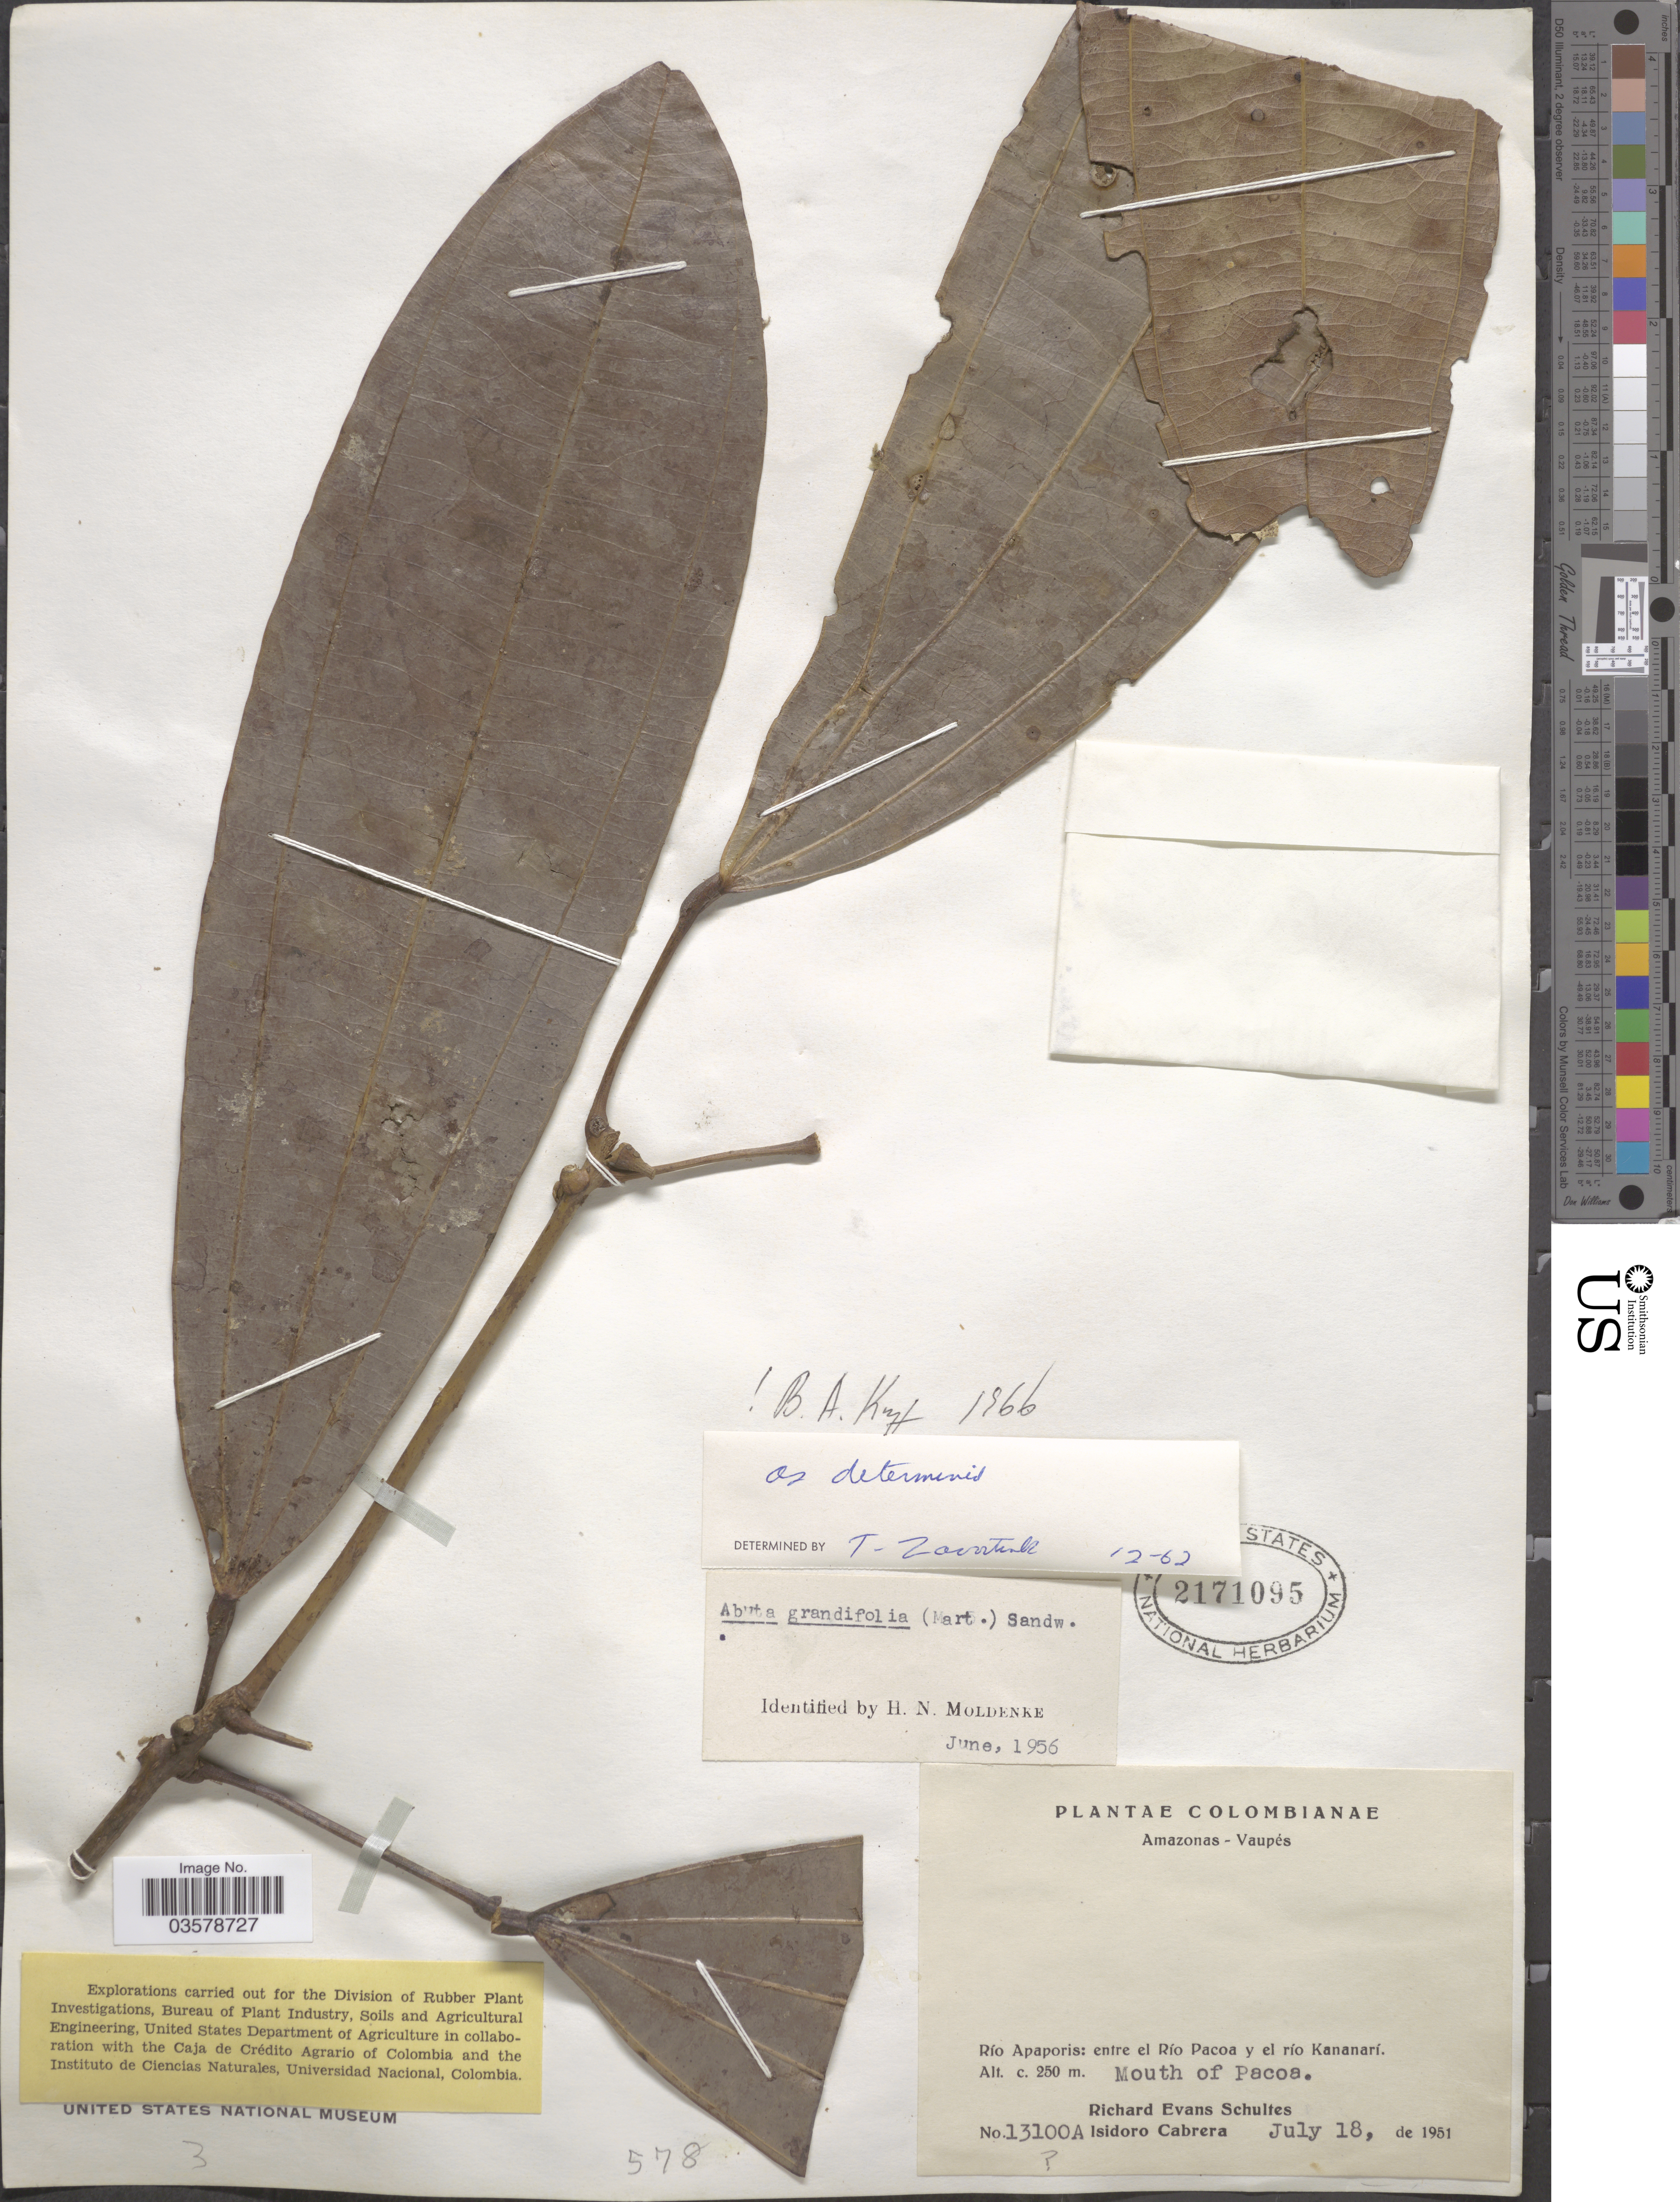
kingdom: Plantae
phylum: Tracheophyta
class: Magnoliopsida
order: Ranunculales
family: Menispermaceae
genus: Abuta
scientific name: Abuta grandifolia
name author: (Mart.) Sandwith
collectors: R. E. Schultes & I. Cabrera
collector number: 13100A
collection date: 1951-07-18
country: Colombia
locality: Amazonas-Vaupés. Río Apaporis: entre el Río Pacoa y el río Kananarí. Mouth of Pacoa.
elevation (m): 250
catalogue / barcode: US 2171095